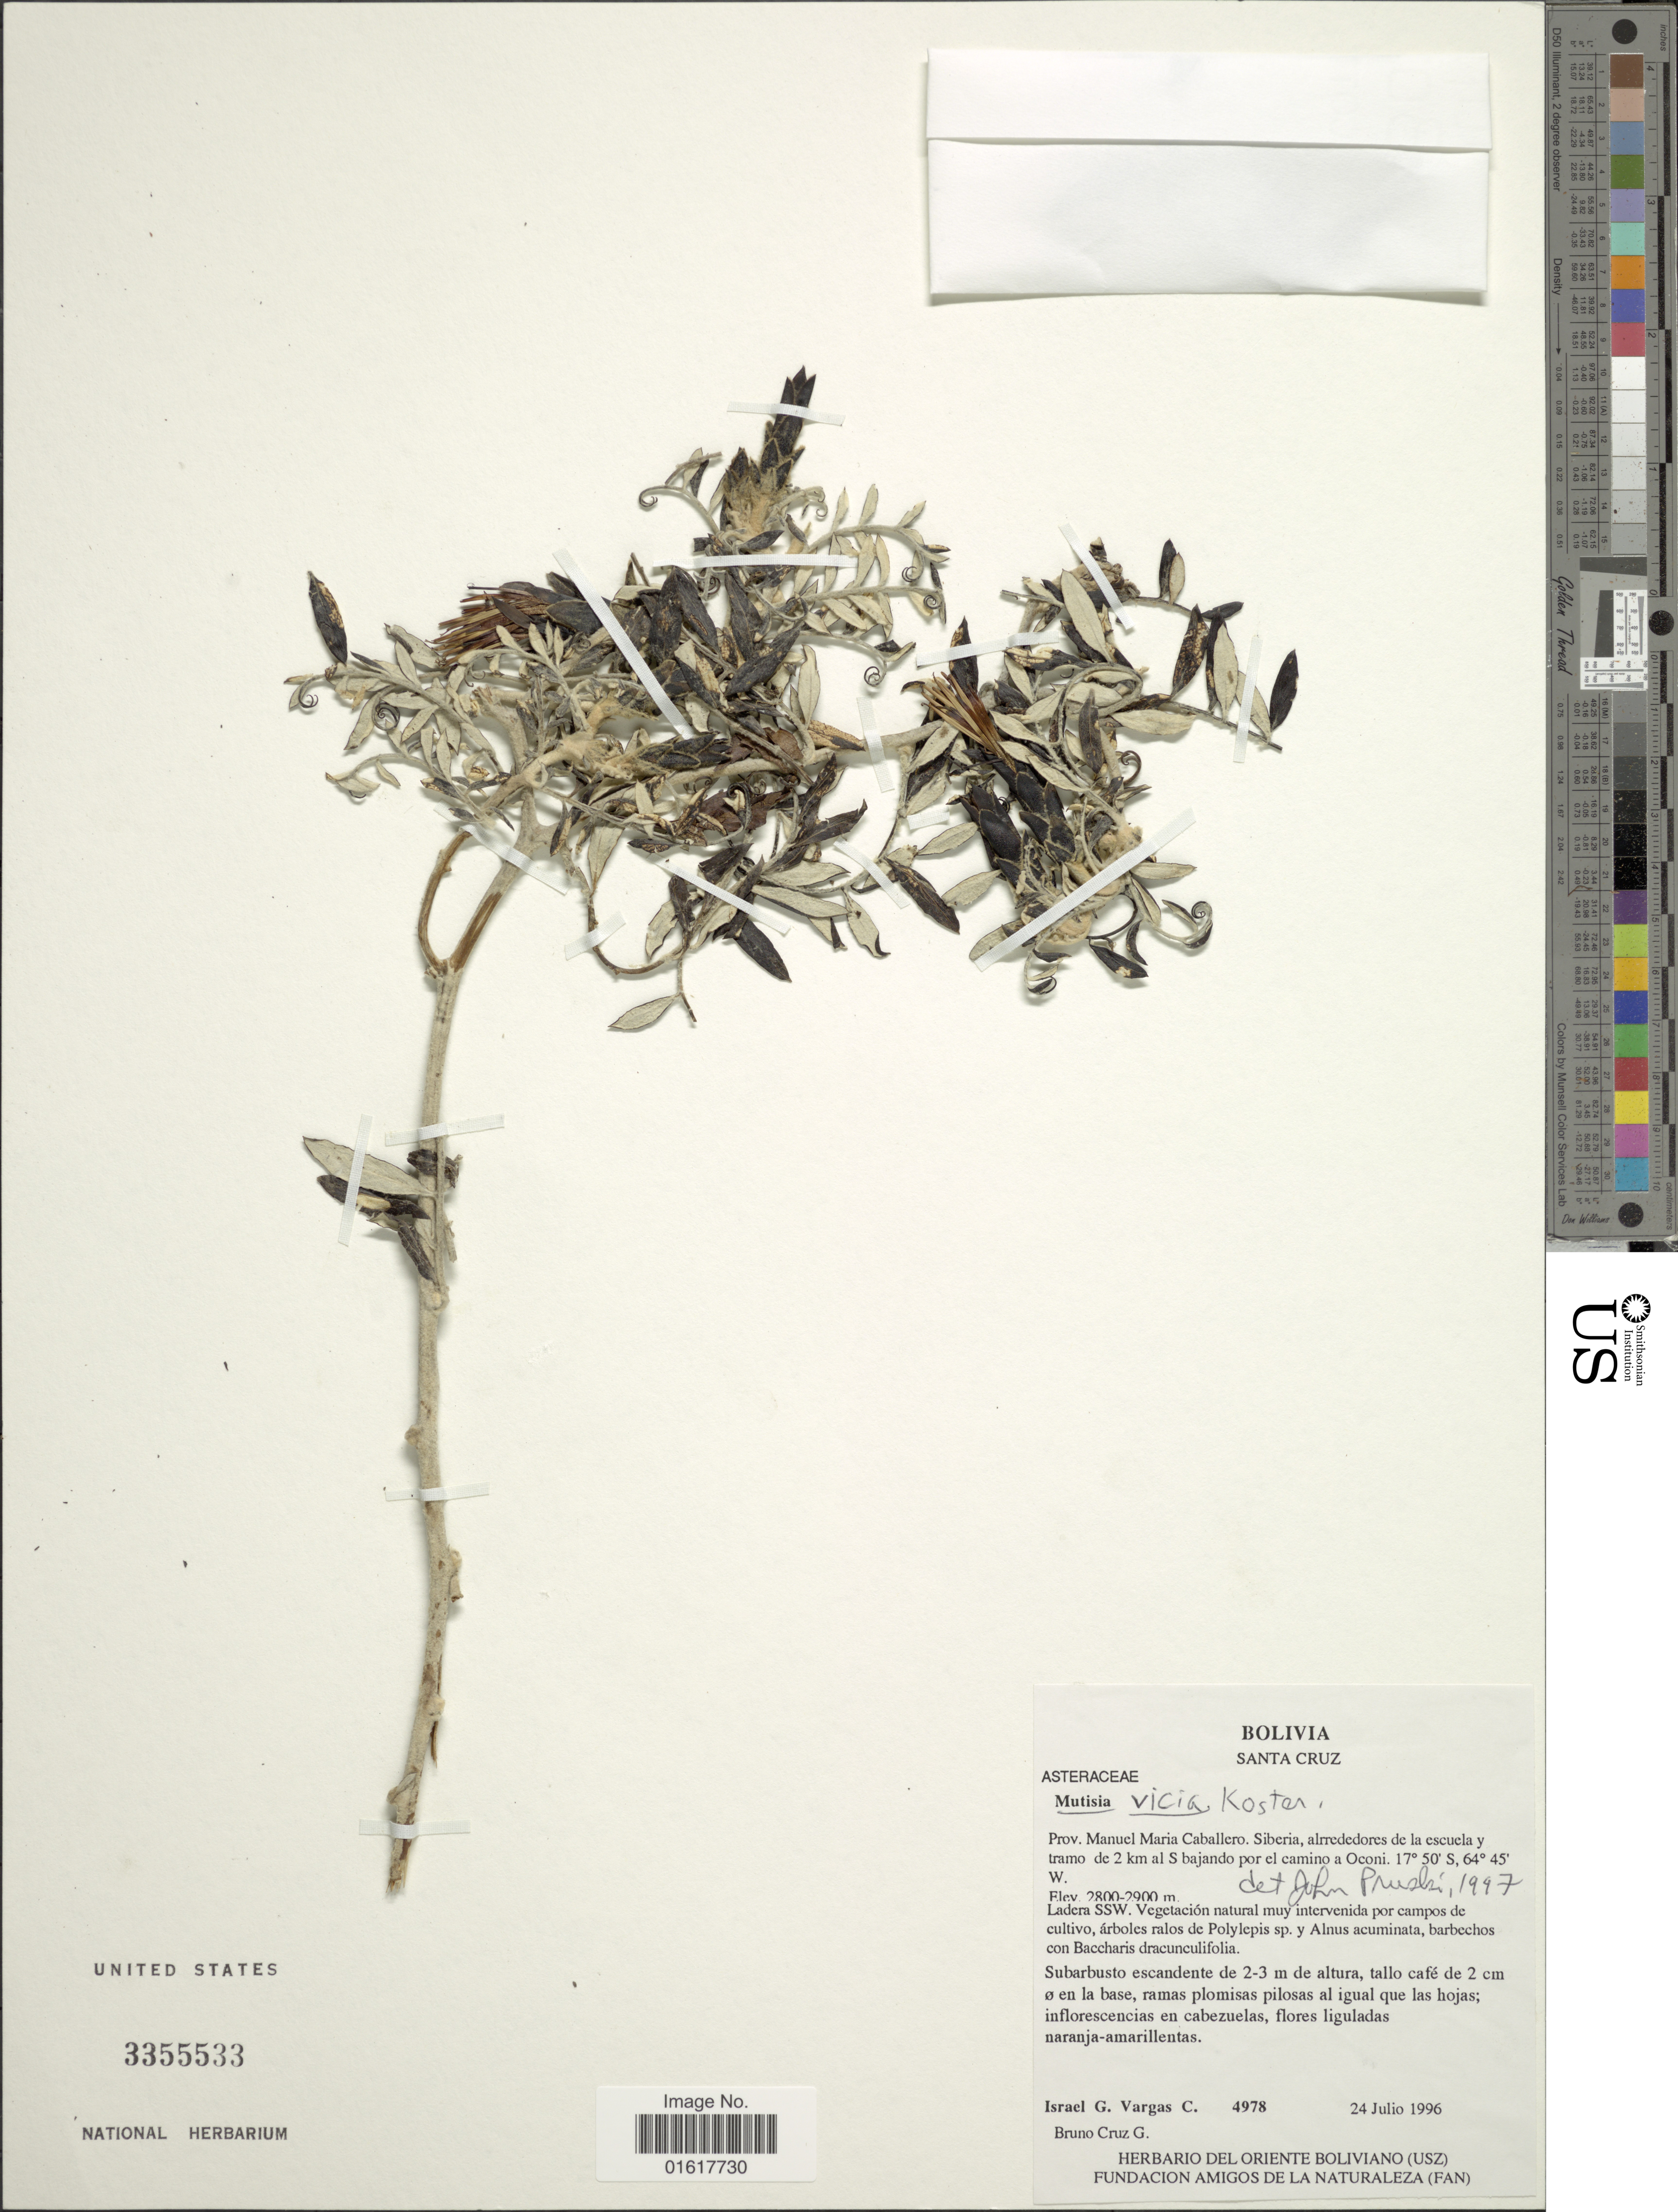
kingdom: Plantae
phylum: Tracheophyta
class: Magnoliopsida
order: Asterales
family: Asteraceae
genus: Mutisia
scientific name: Mutisia vicia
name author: J. Kost.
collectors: I. G. Vargas C. & B. Cruz G.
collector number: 4978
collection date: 1996-07-24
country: Bolivia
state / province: Santa Cruz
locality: Prov. Manuel Maria Caballero, Siberia, alrrededores de la escuela y tramo de 2 km al S bajando por el camino a Oconi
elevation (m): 2800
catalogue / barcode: US 3355533